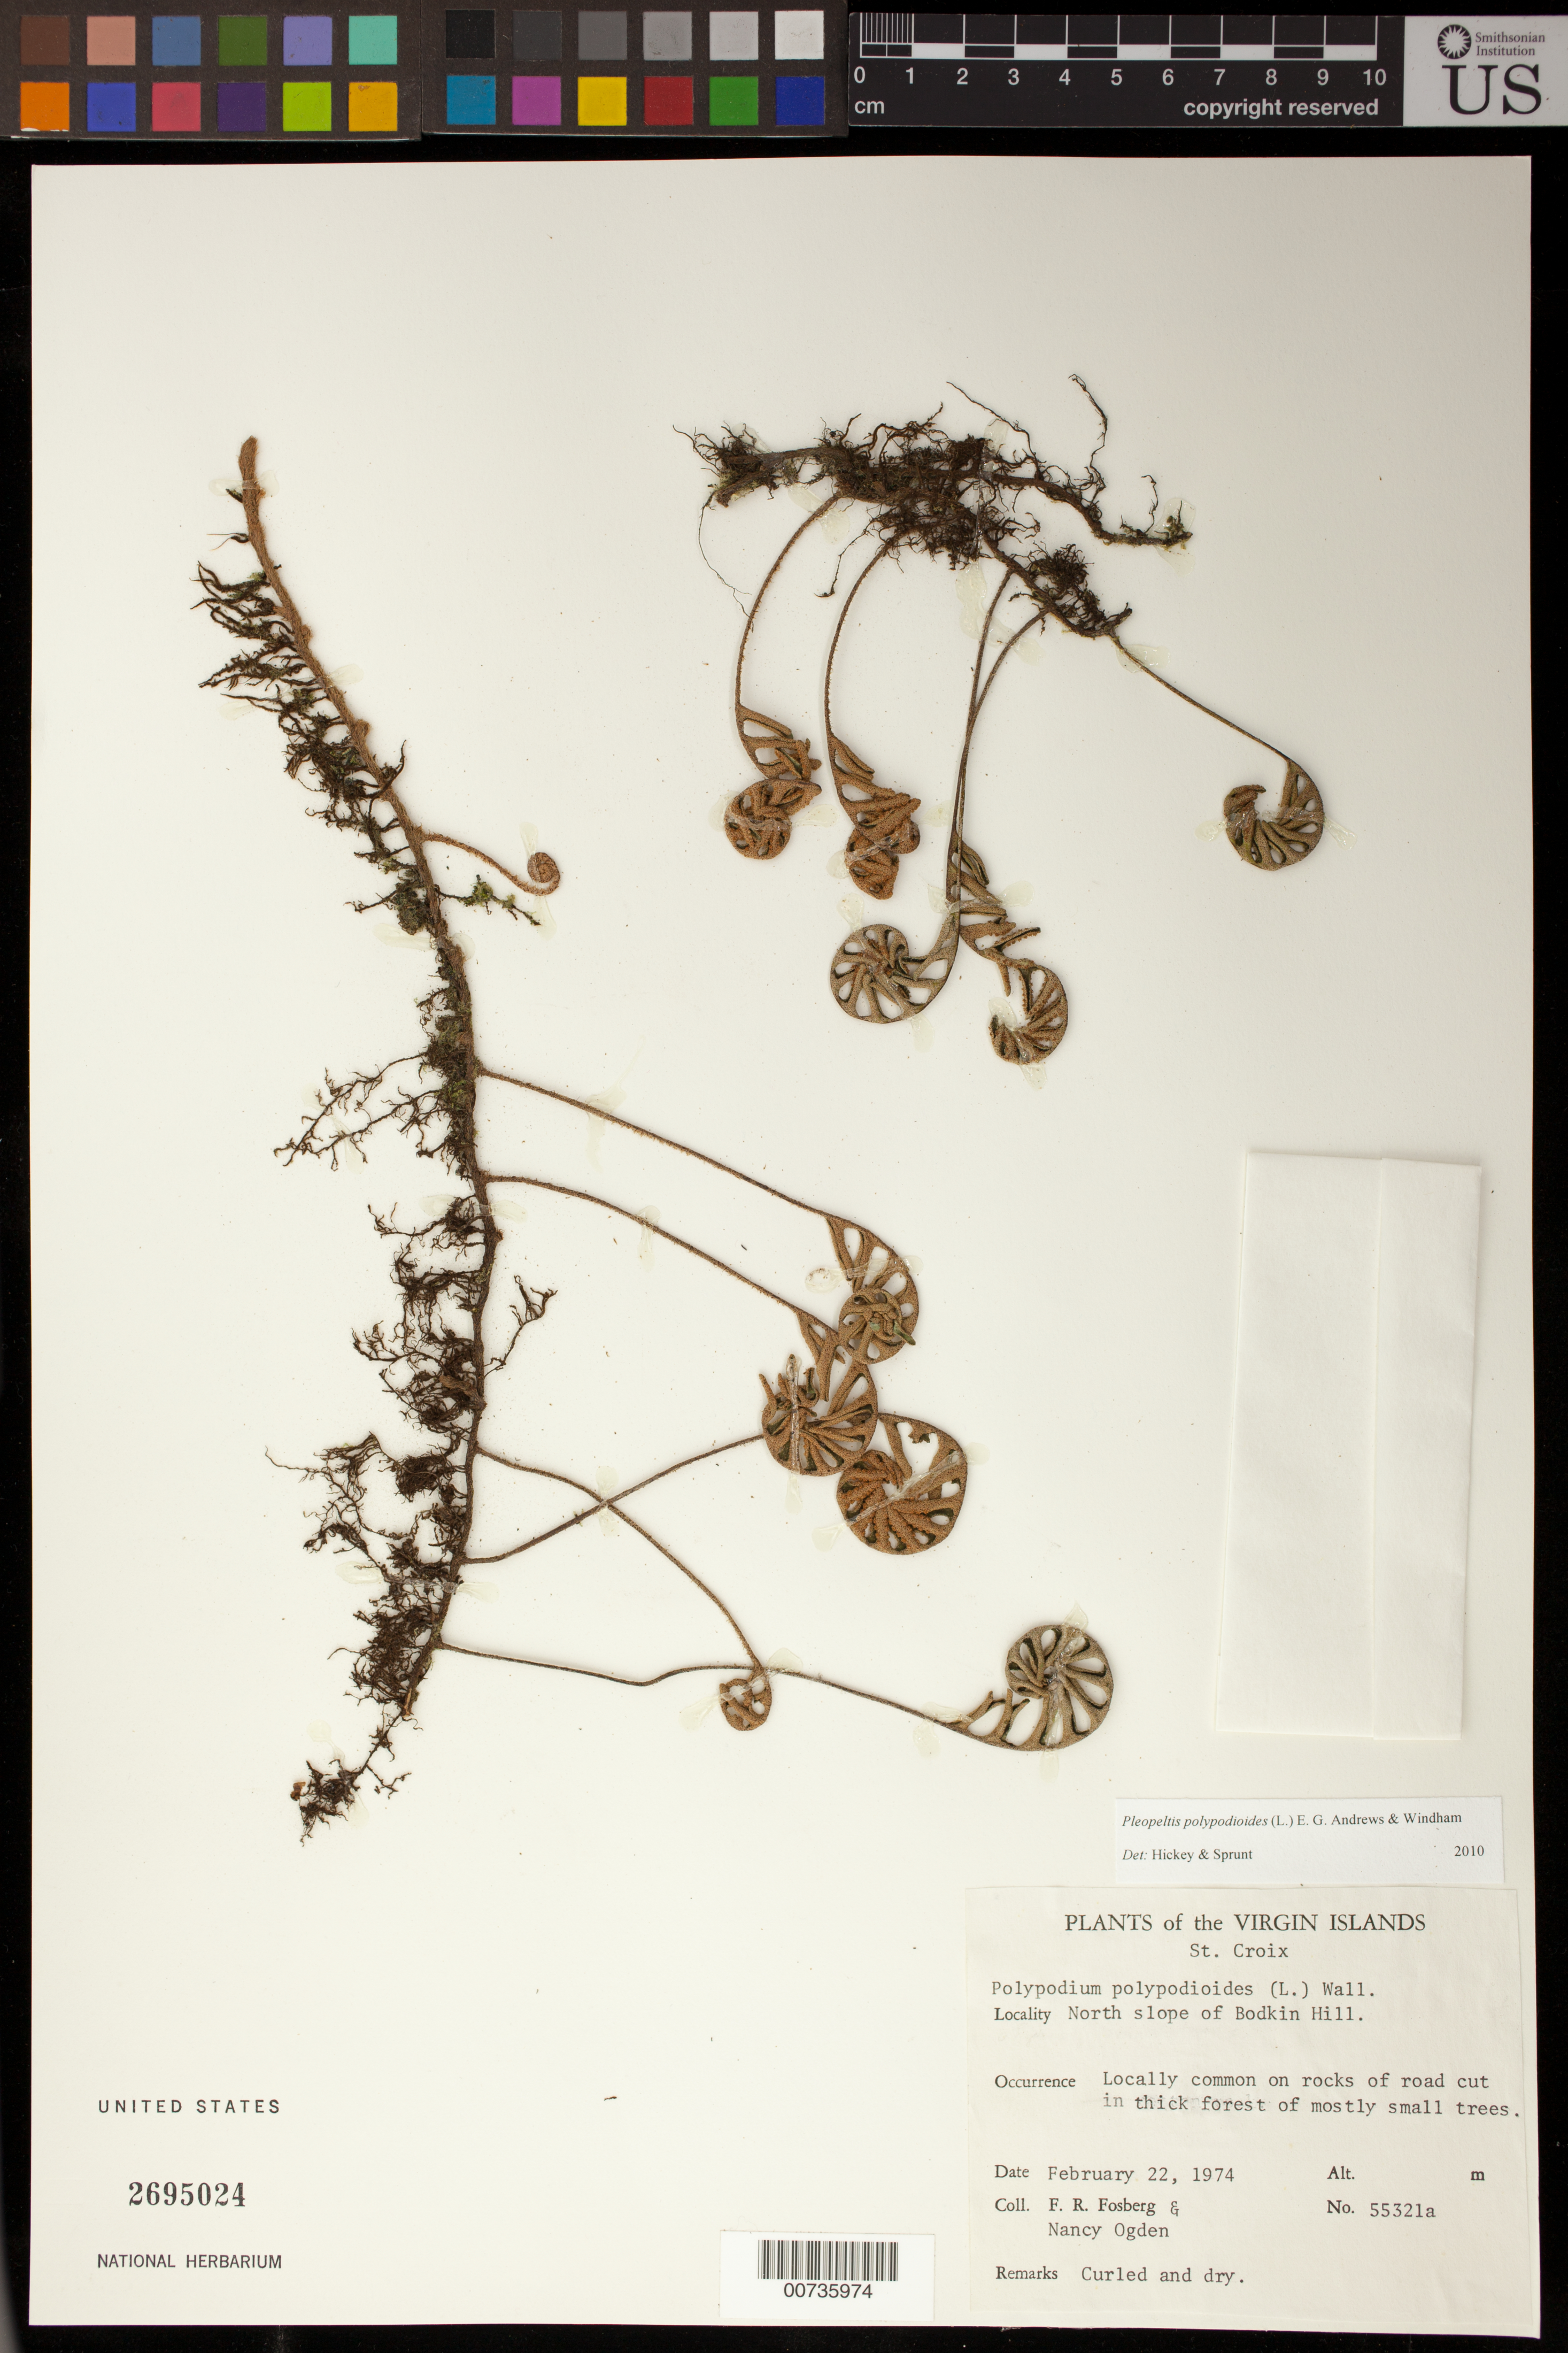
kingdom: Plantae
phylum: Tracheophyta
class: Polypodiopsida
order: Polypodiales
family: Polypodiaceae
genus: Pleopeltis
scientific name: Pleopeltis polypodioides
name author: (L.) E.G. Andrews & Windham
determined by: Hickey, R. J.; Sprunt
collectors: F. R. Fosberg & N. Ogden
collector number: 55321a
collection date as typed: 22 Feb 1974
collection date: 1974-02-22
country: U.S. Virgin Islands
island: St. Croix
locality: St. Croix, N slope of Bodkin Hill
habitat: On rocks of road cut in thick forest of mostly small trees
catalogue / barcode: US 2695024